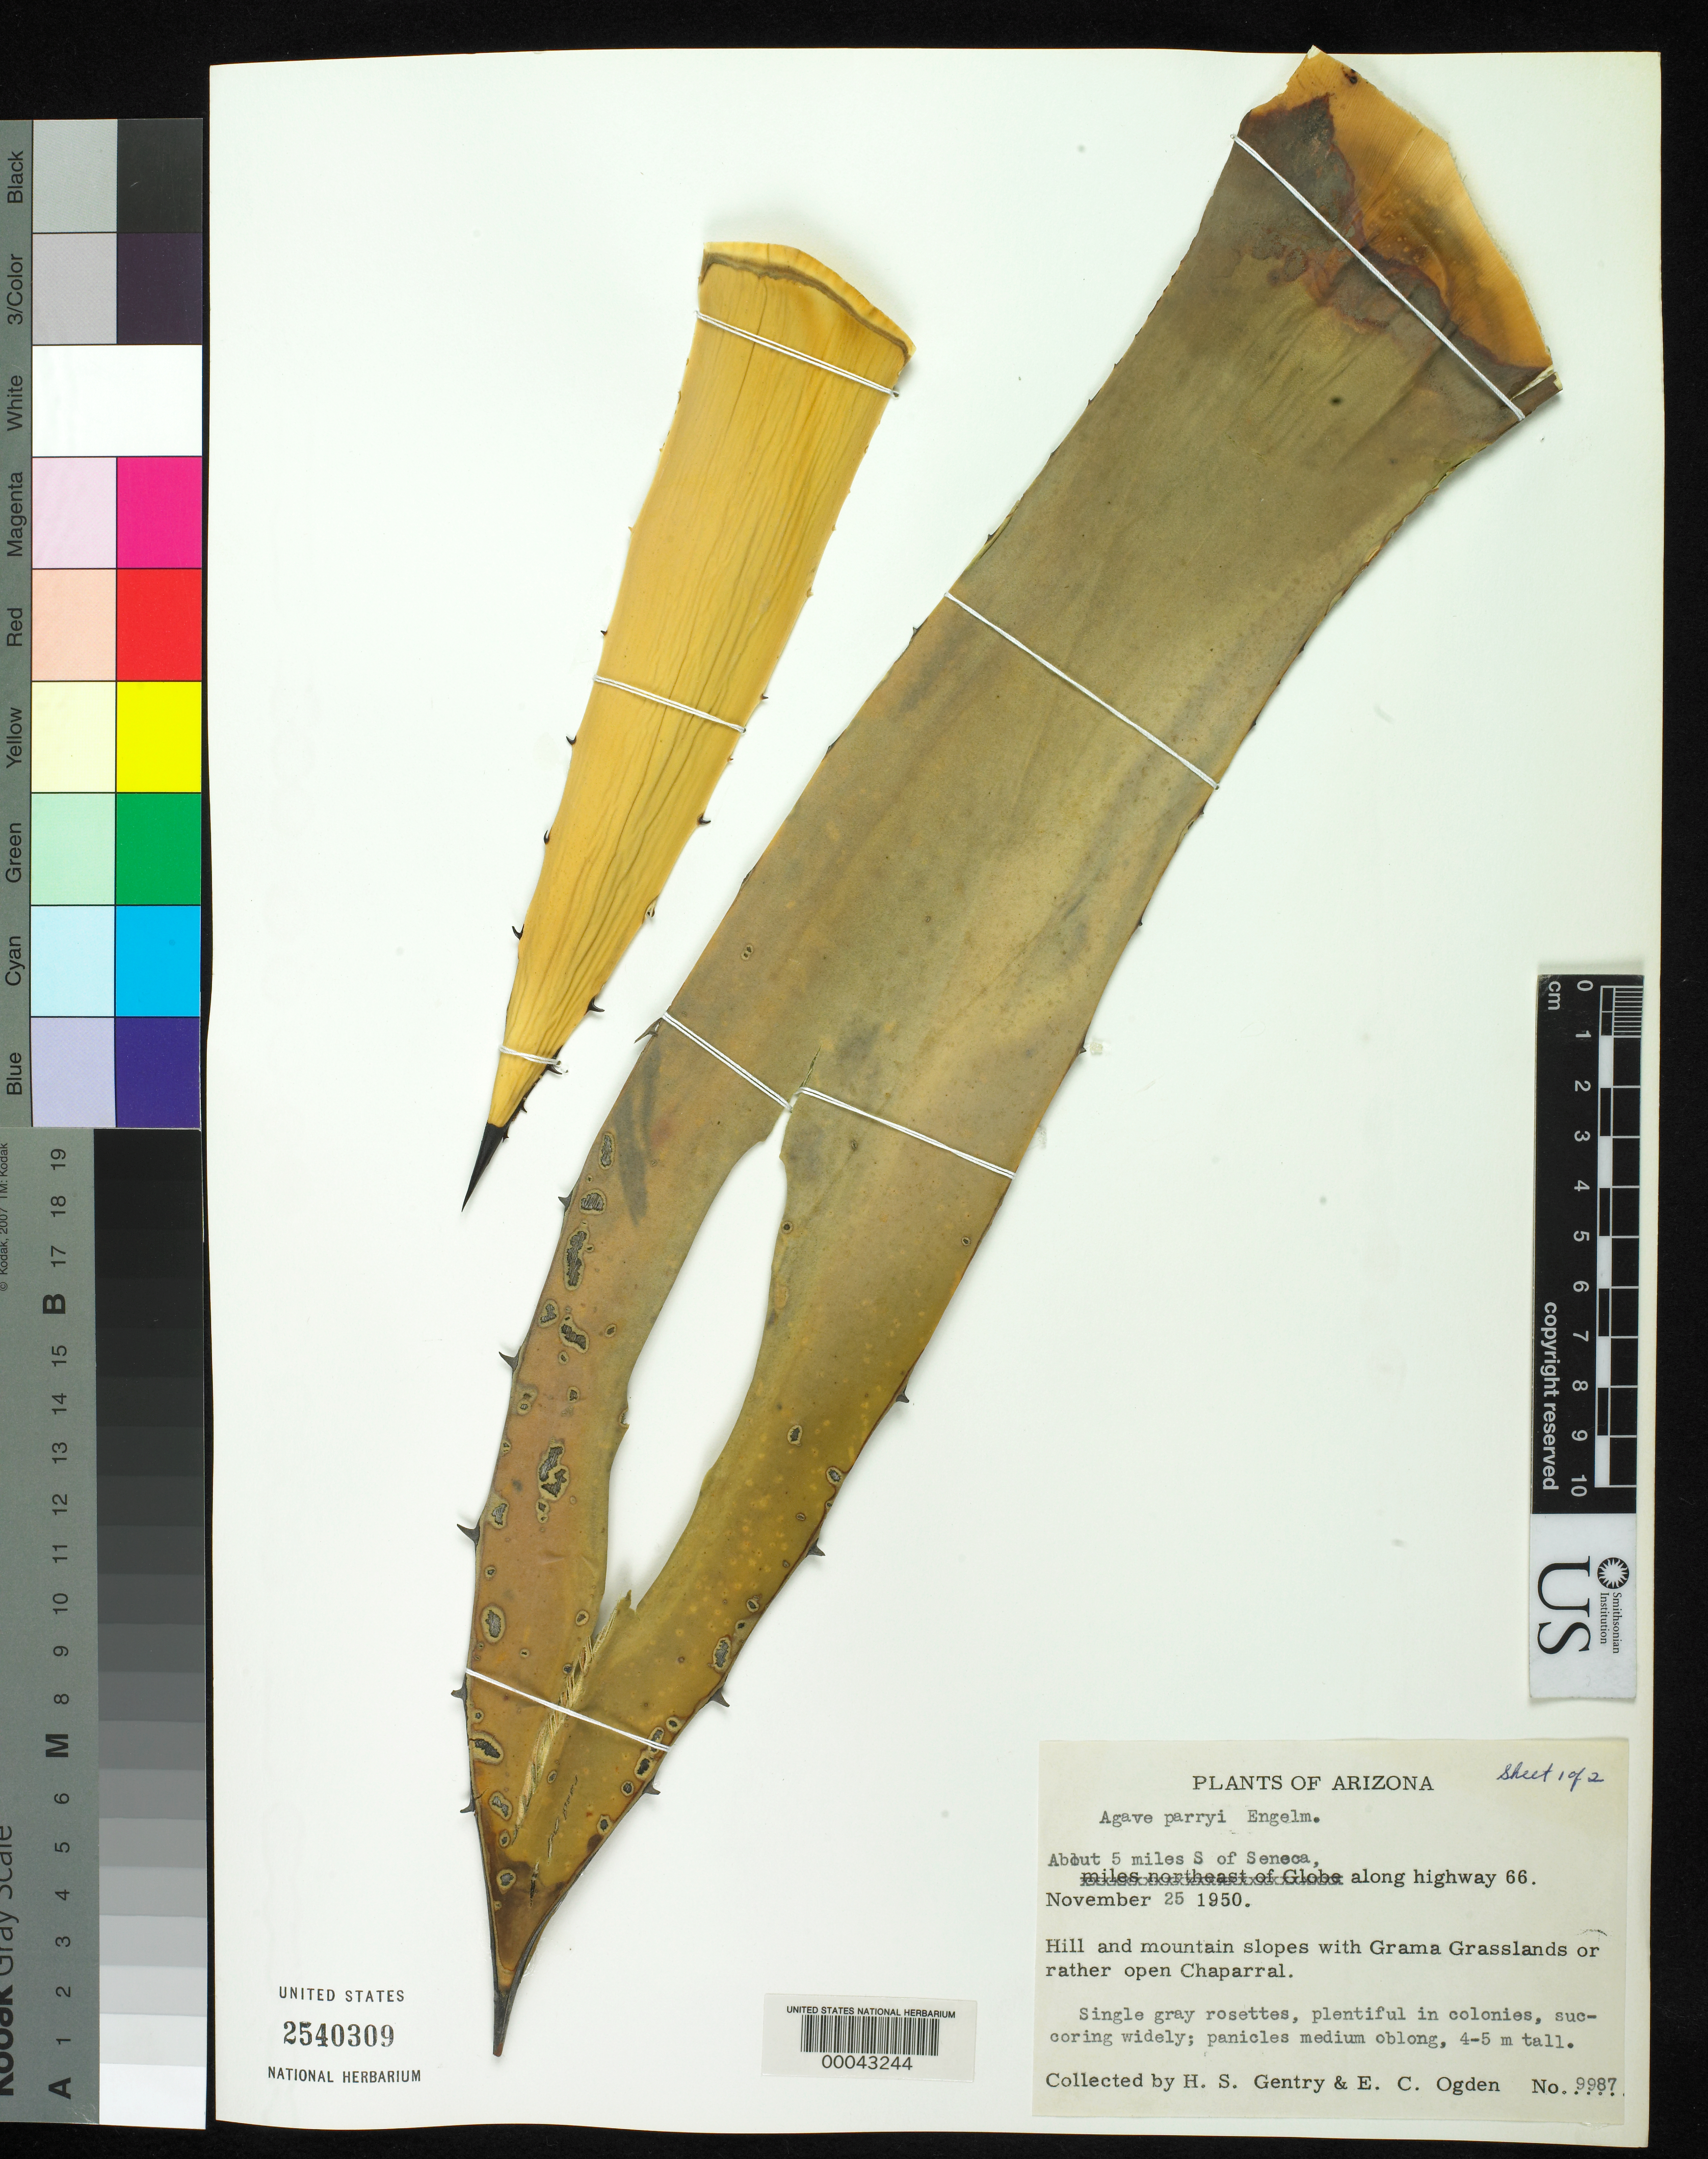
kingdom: Plantae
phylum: Tracheophyta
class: Liliopsida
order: Asparagales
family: Asparagaceae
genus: Agave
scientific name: Agave parryi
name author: Engelm.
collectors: H. S. Gentry & E. C. Ogden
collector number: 9987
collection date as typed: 25 Nov 1950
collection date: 1950-11-25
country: United States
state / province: Arizona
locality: About 5 mi s of seneca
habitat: Hill & mtn. slopes w/grama grasslands or rather open chaparral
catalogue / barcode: US 2540309